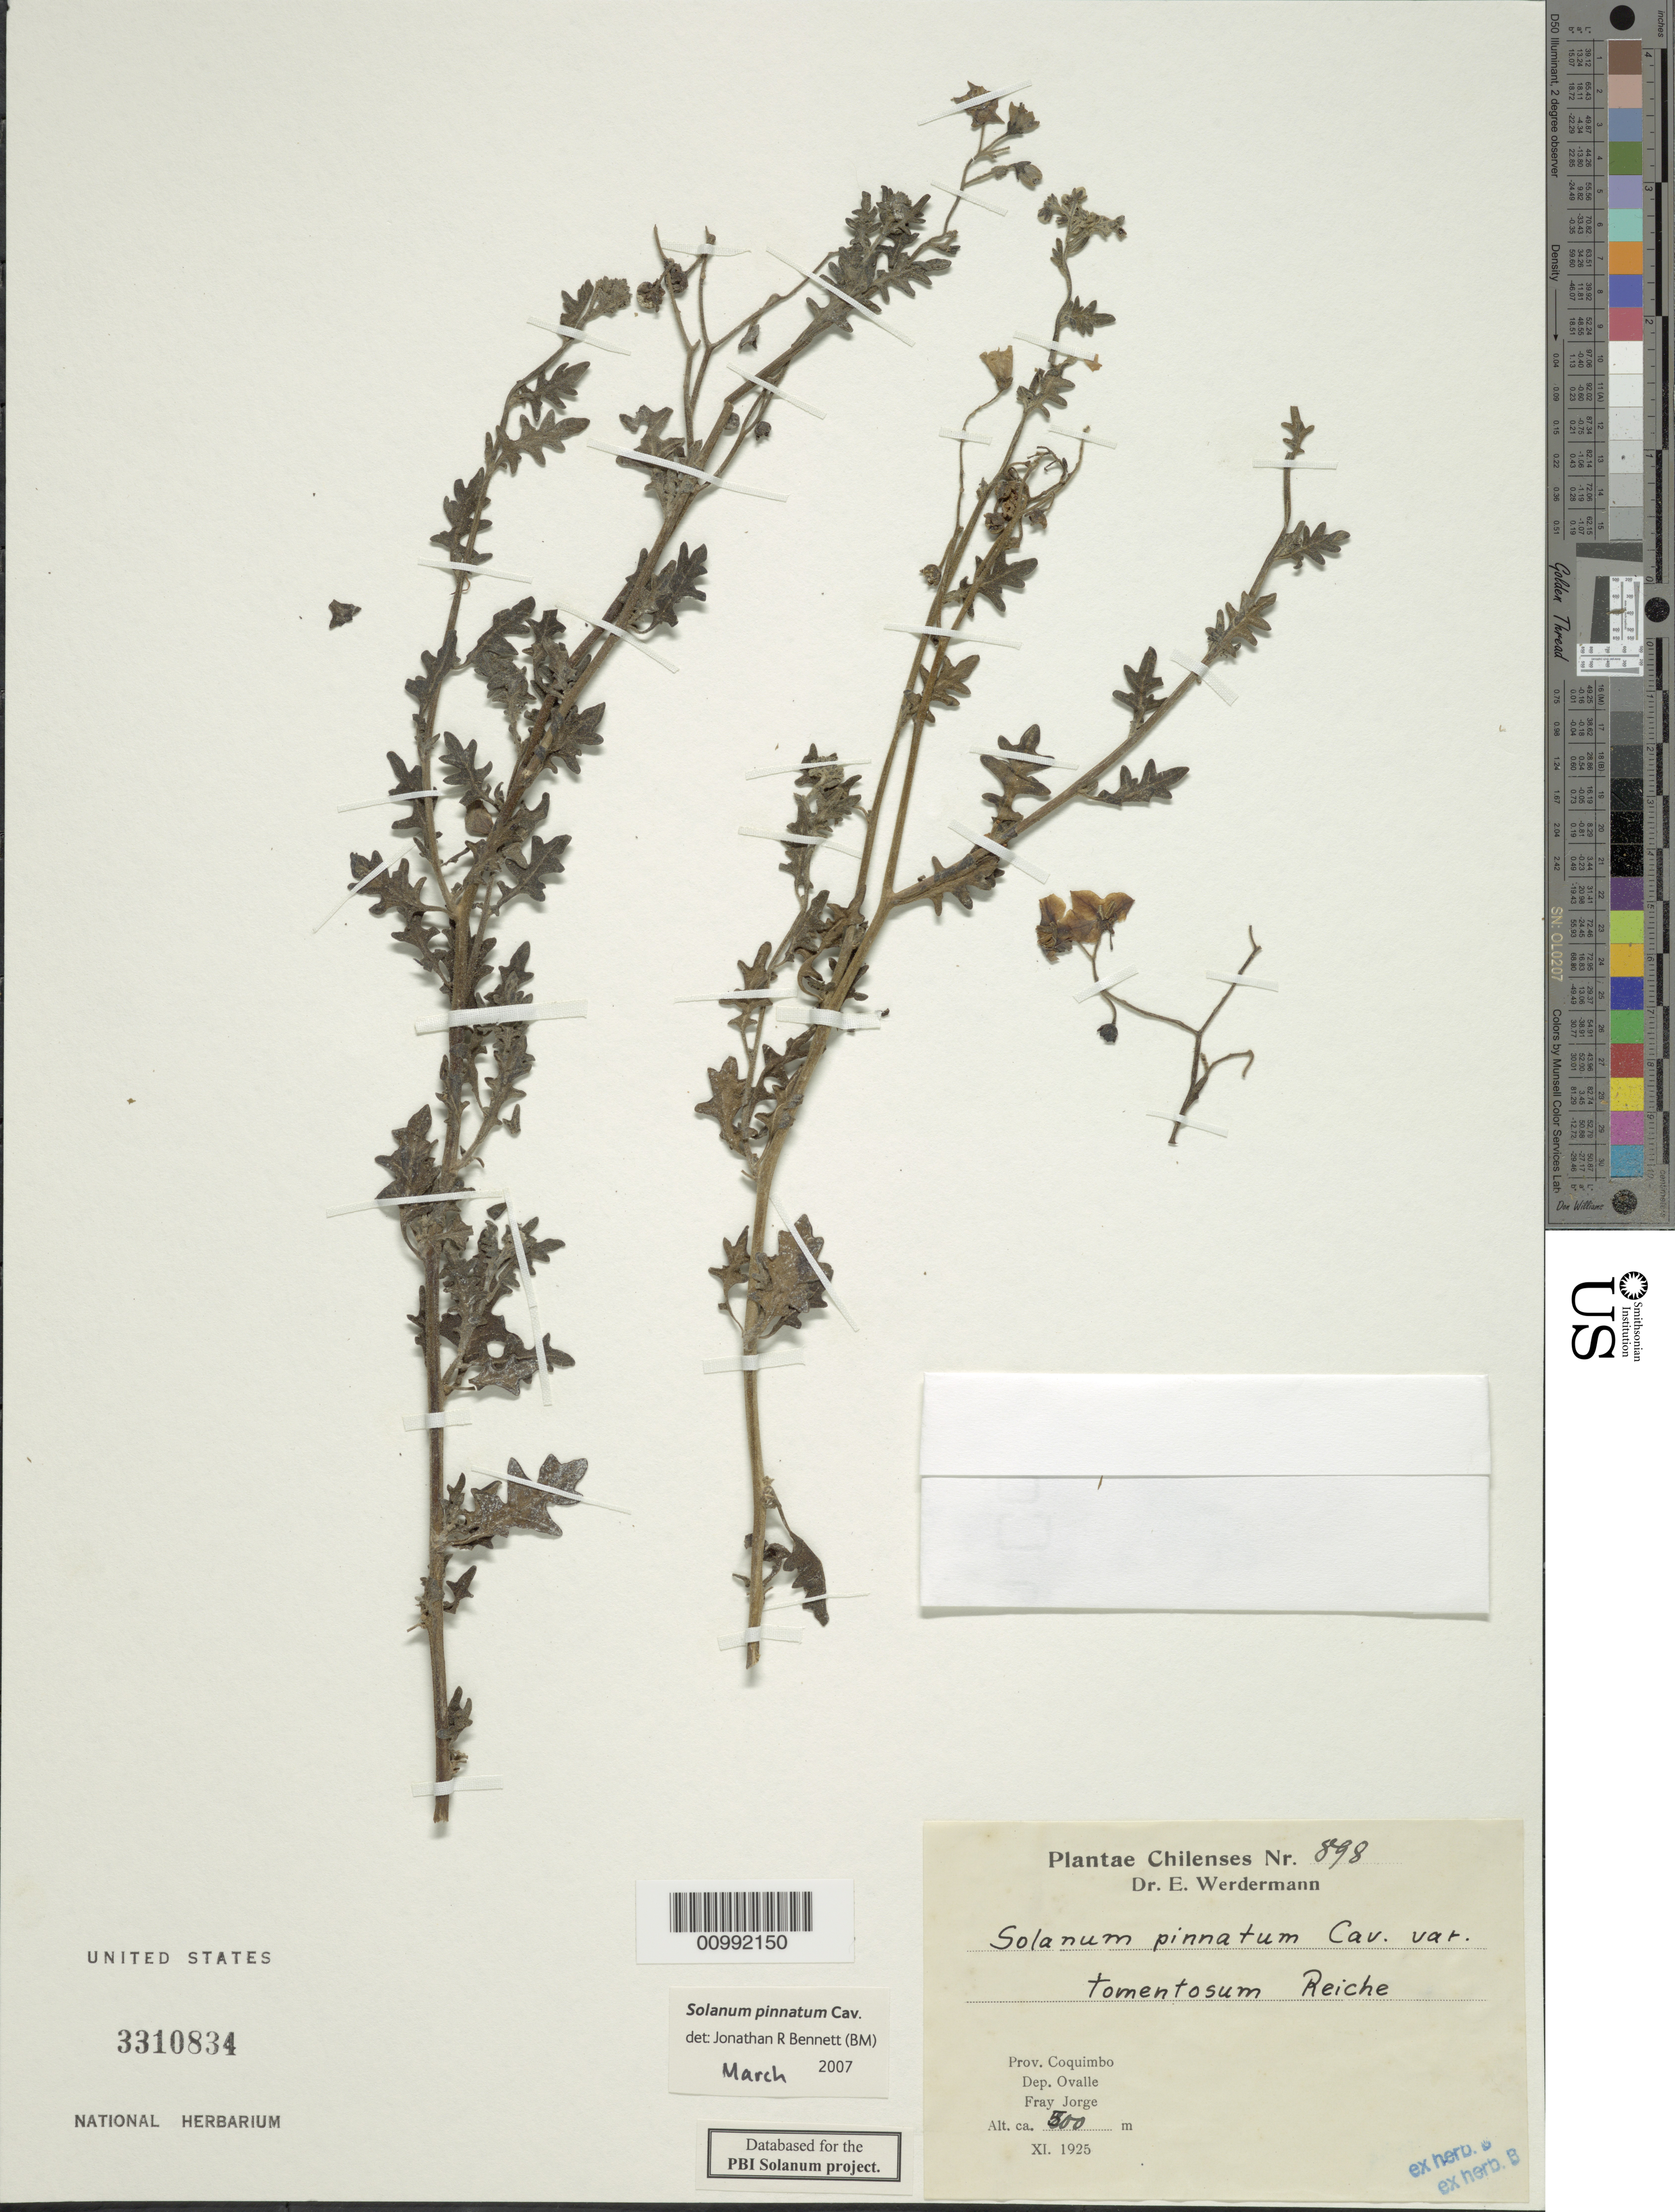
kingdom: Plantae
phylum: Tracheophyta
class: Magnoliopsida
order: Solanales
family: Solanaceae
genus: Solanum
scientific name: Solanum pinnatum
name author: Cav.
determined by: Bennett, J. R.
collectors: E. Werdermann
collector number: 898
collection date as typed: Nov 1925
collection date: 1925-11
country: Chile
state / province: Coquimbo (IV)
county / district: Ovalle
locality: Limari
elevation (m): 500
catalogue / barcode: US 3310834